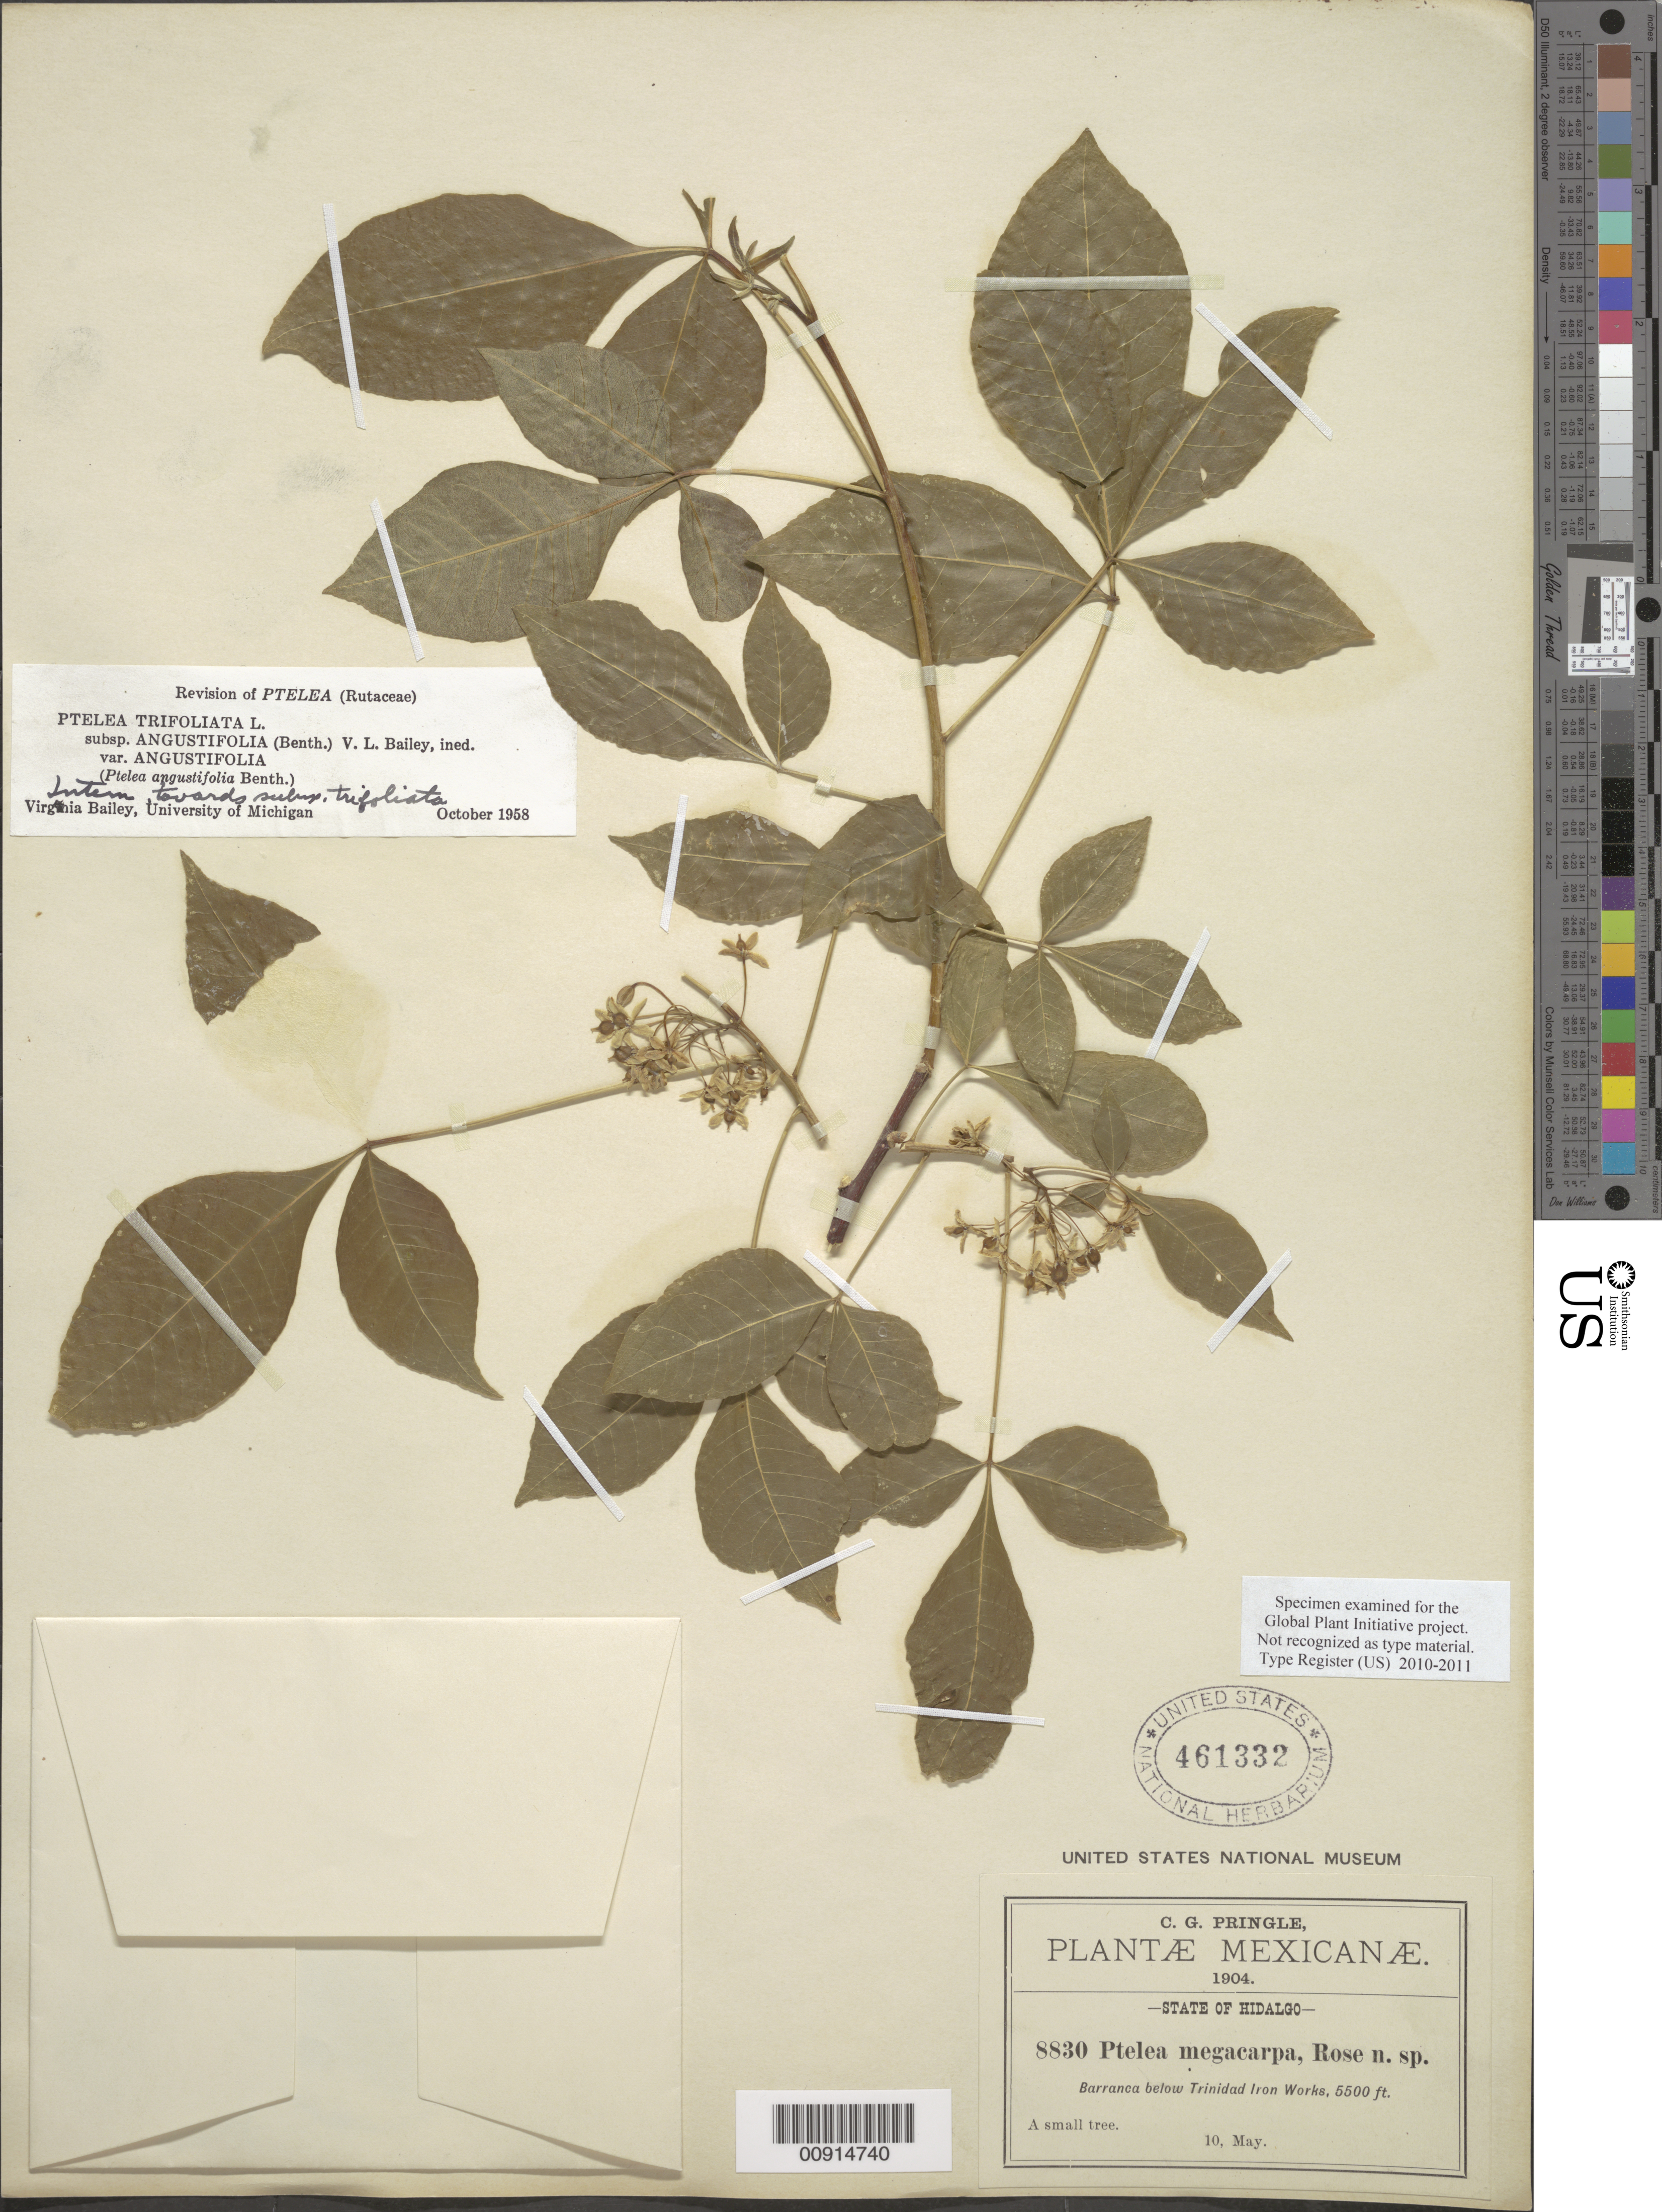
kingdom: Plantae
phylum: Tracheophyta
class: Magnoliopsida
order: Sapindales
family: Rutaceae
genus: Ptelea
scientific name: Ptelea trifoliata subsp. angustifolia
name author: (Benth.) V. L. Bailey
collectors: C. G. Pringle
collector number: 8830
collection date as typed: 10 May 1904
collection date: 1904-05-10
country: Mexico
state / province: Hidalgo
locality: State of Hidalgo: Barranca below Trinidad Iron Works.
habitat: Barranca.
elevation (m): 1676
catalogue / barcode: US 461332